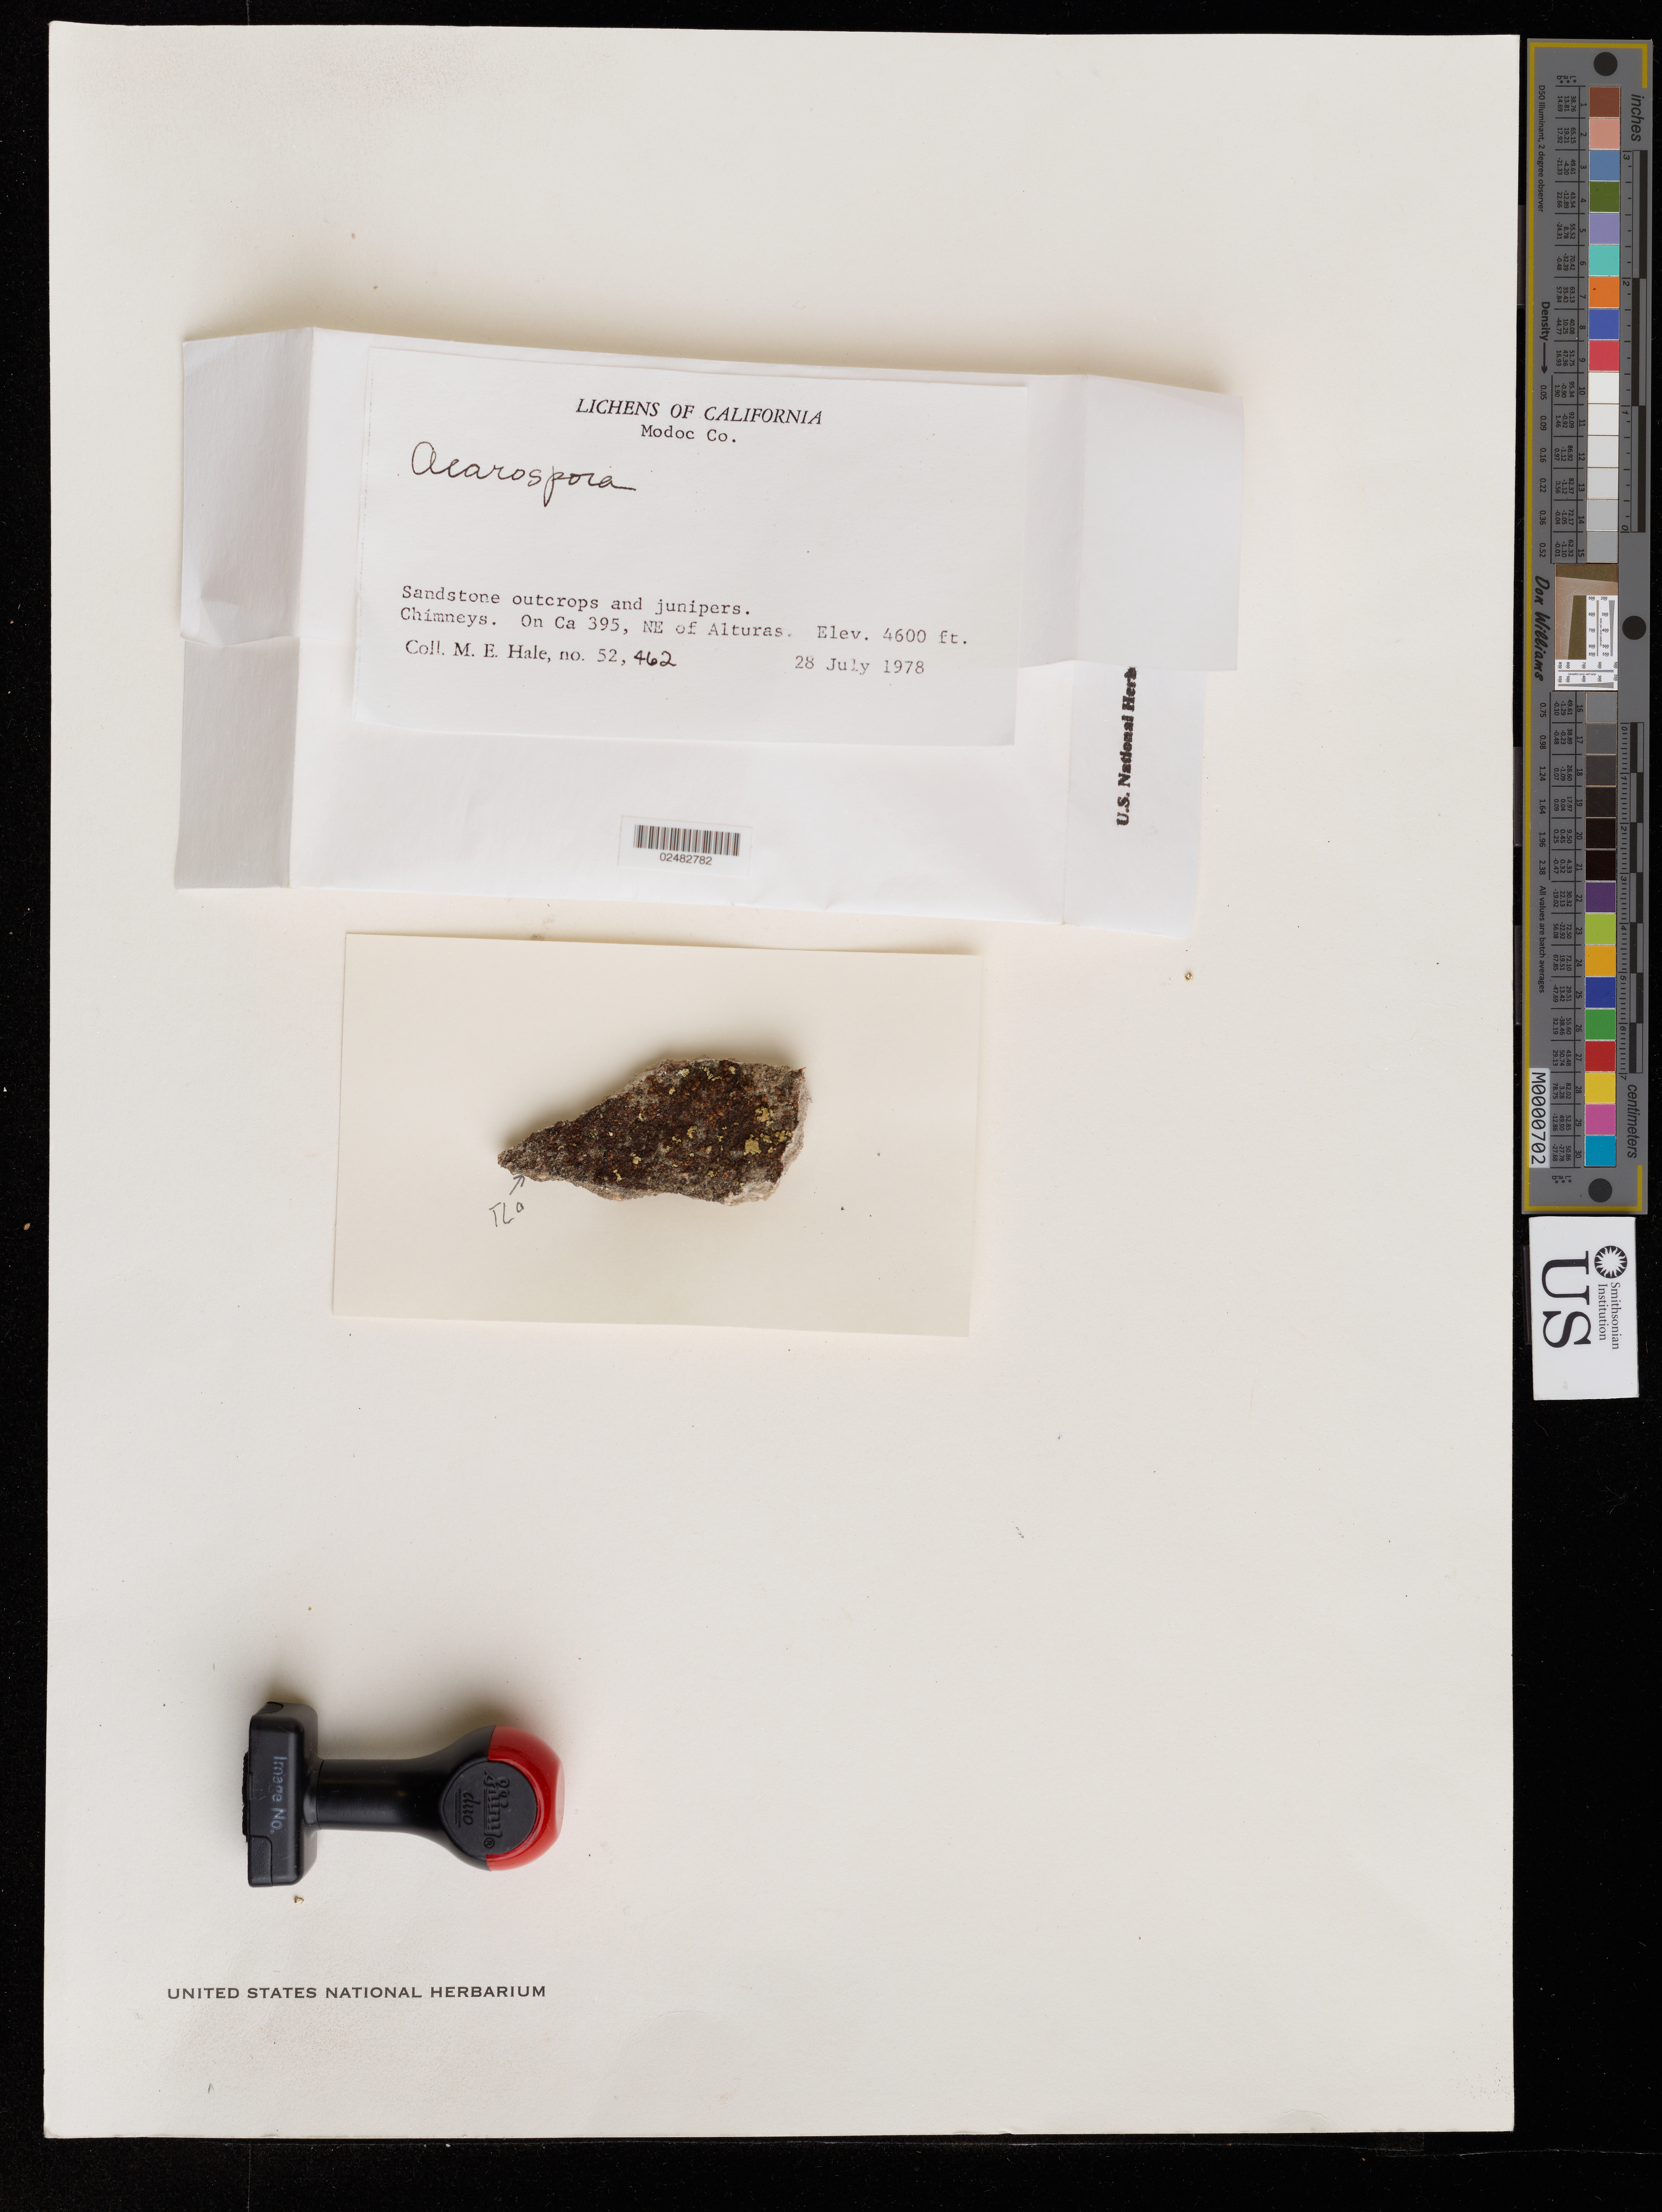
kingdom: Fungi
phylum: Ascomycota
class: Lecanoromycetes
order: Acarosporales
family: Acarosporaceae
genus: Acarospora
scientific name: Acarospora sp.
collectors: M. Hale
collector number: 52462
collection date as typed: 28 Jul 1978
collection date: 1978-07-28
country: United States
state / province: California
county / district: Modoc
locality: Chimneys, on ca 395, ne of alturas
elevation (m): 1402